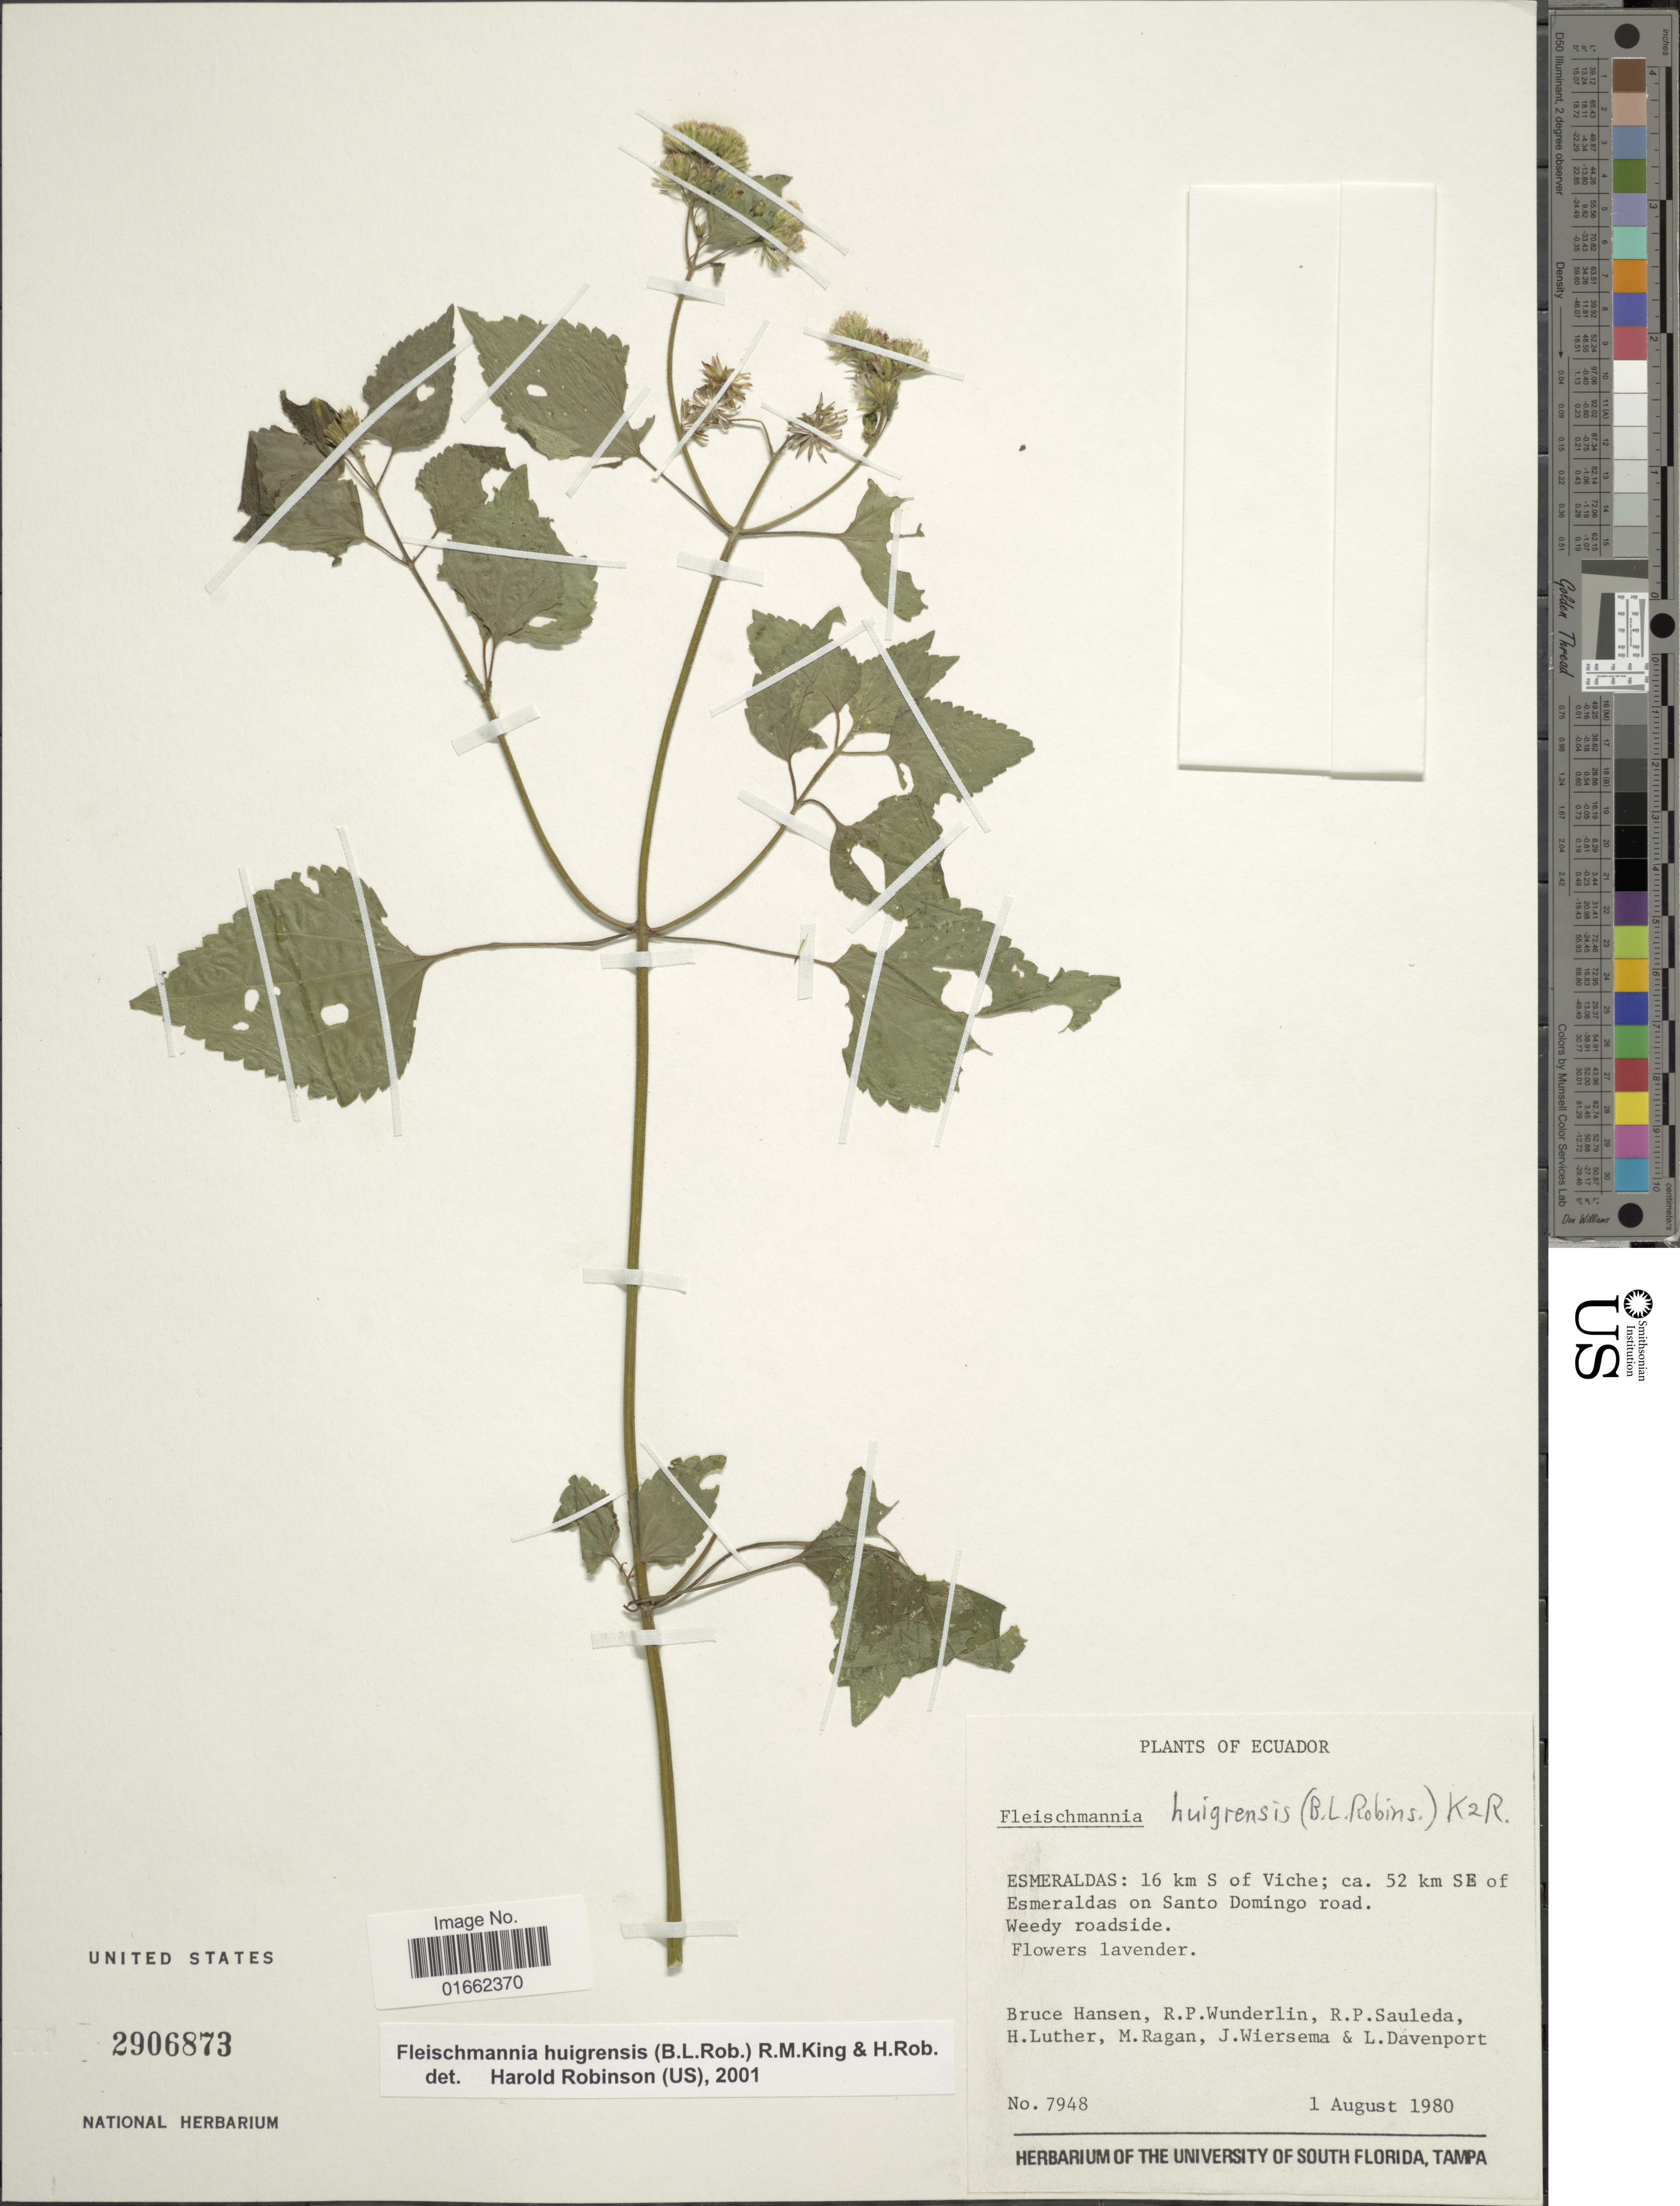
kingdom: Plantae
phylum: Tracheophyta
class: Magnoliopsida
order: Asterales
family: Asteraceae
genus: Fleischmannia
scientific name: Fleischmannia obscurifolia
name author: (Hieron.) R.M. King & H. Rob.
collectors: B. Hansen, R. Sauleda, H. Luther, M. E. Ragan & et al.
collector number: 7948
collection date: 1980-08-01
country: Ecuador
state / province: Esmeraldas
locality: Esmeraldas: 16 km S of Viche; ca. 52 km SE of Esmeraldas on Santo Domingo road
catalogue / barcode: US 2906873